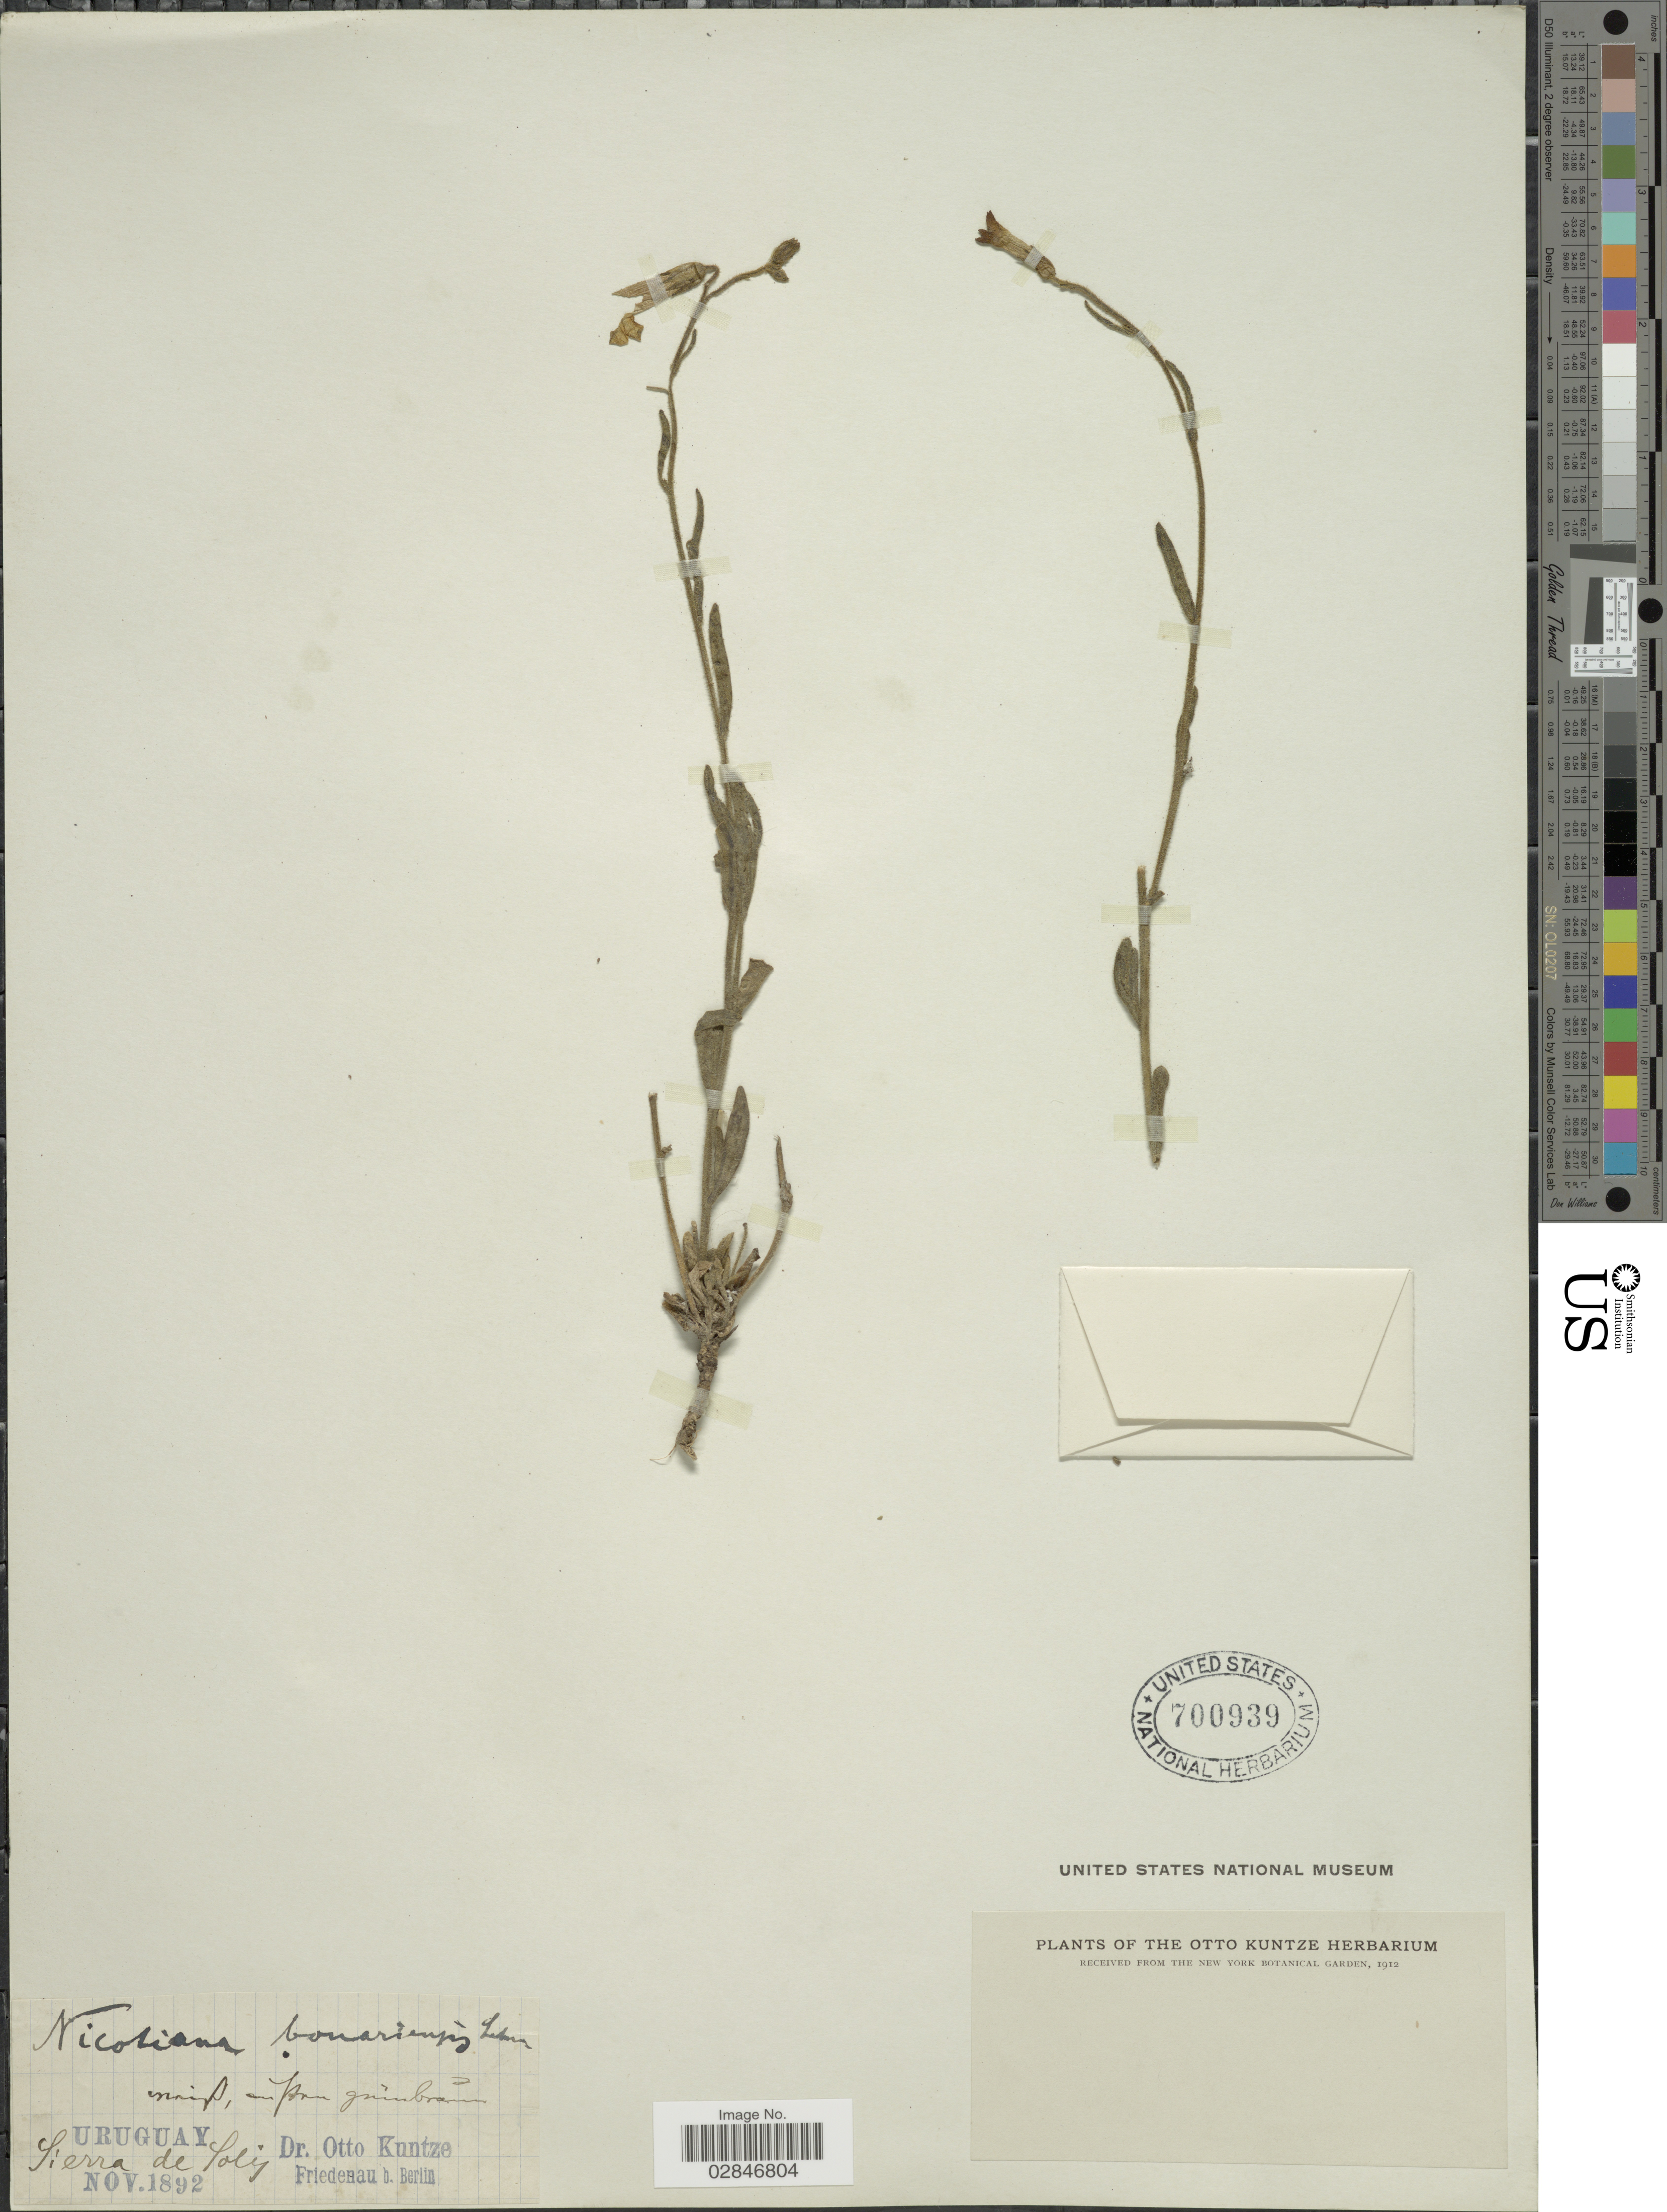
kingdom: Plantae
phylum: Tracheophyta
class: Magnoliopsida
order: Solanales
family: Solanaceae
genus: Nicotiana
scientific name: Nicotiana bonariensis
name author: Lehm.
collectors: C.E.O. Kuntze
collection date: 1892-11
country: Uruguay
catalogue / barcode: US 700939